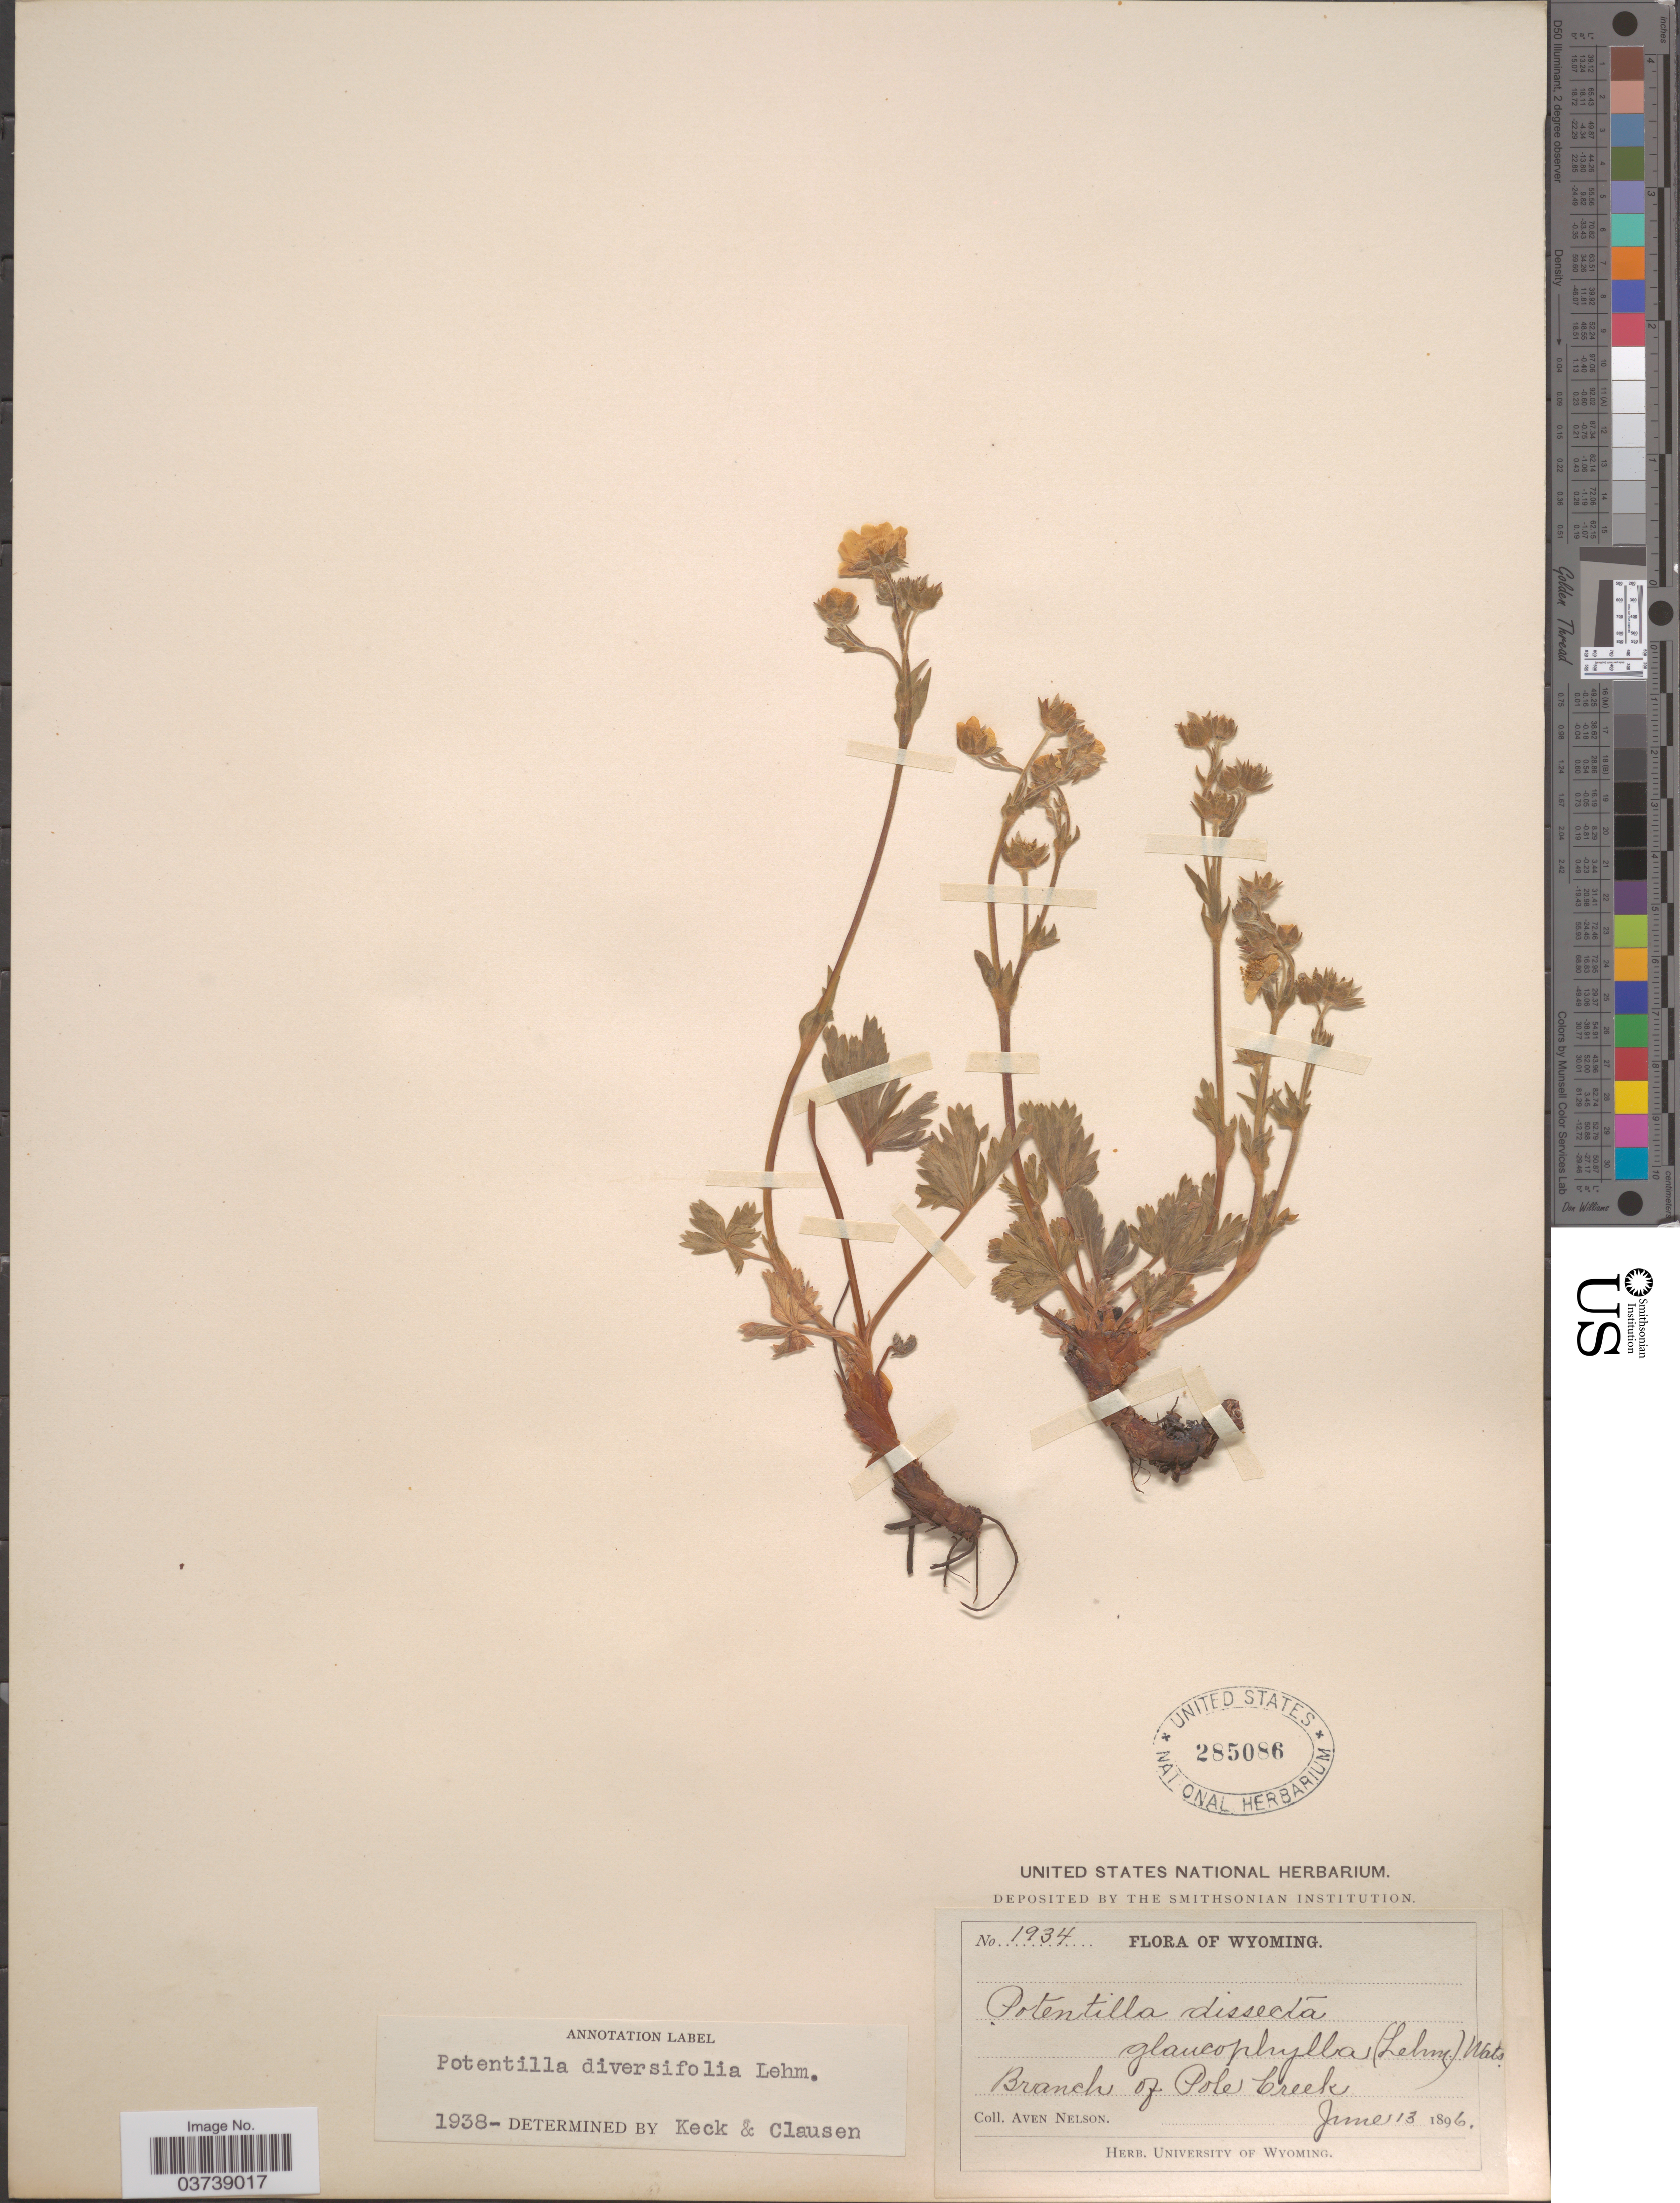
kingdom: Plantae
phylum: Tracheophyta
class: Magnoliopsida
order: Rosales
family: Rosaceae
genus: Potentilla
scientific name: Potentilla diversifolia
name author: Lehm.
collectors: A. Nelson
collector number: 1934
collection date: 1896-06-13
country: United States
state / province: Wyoming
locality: Branch of Pole Creek.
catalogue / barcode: US 285086